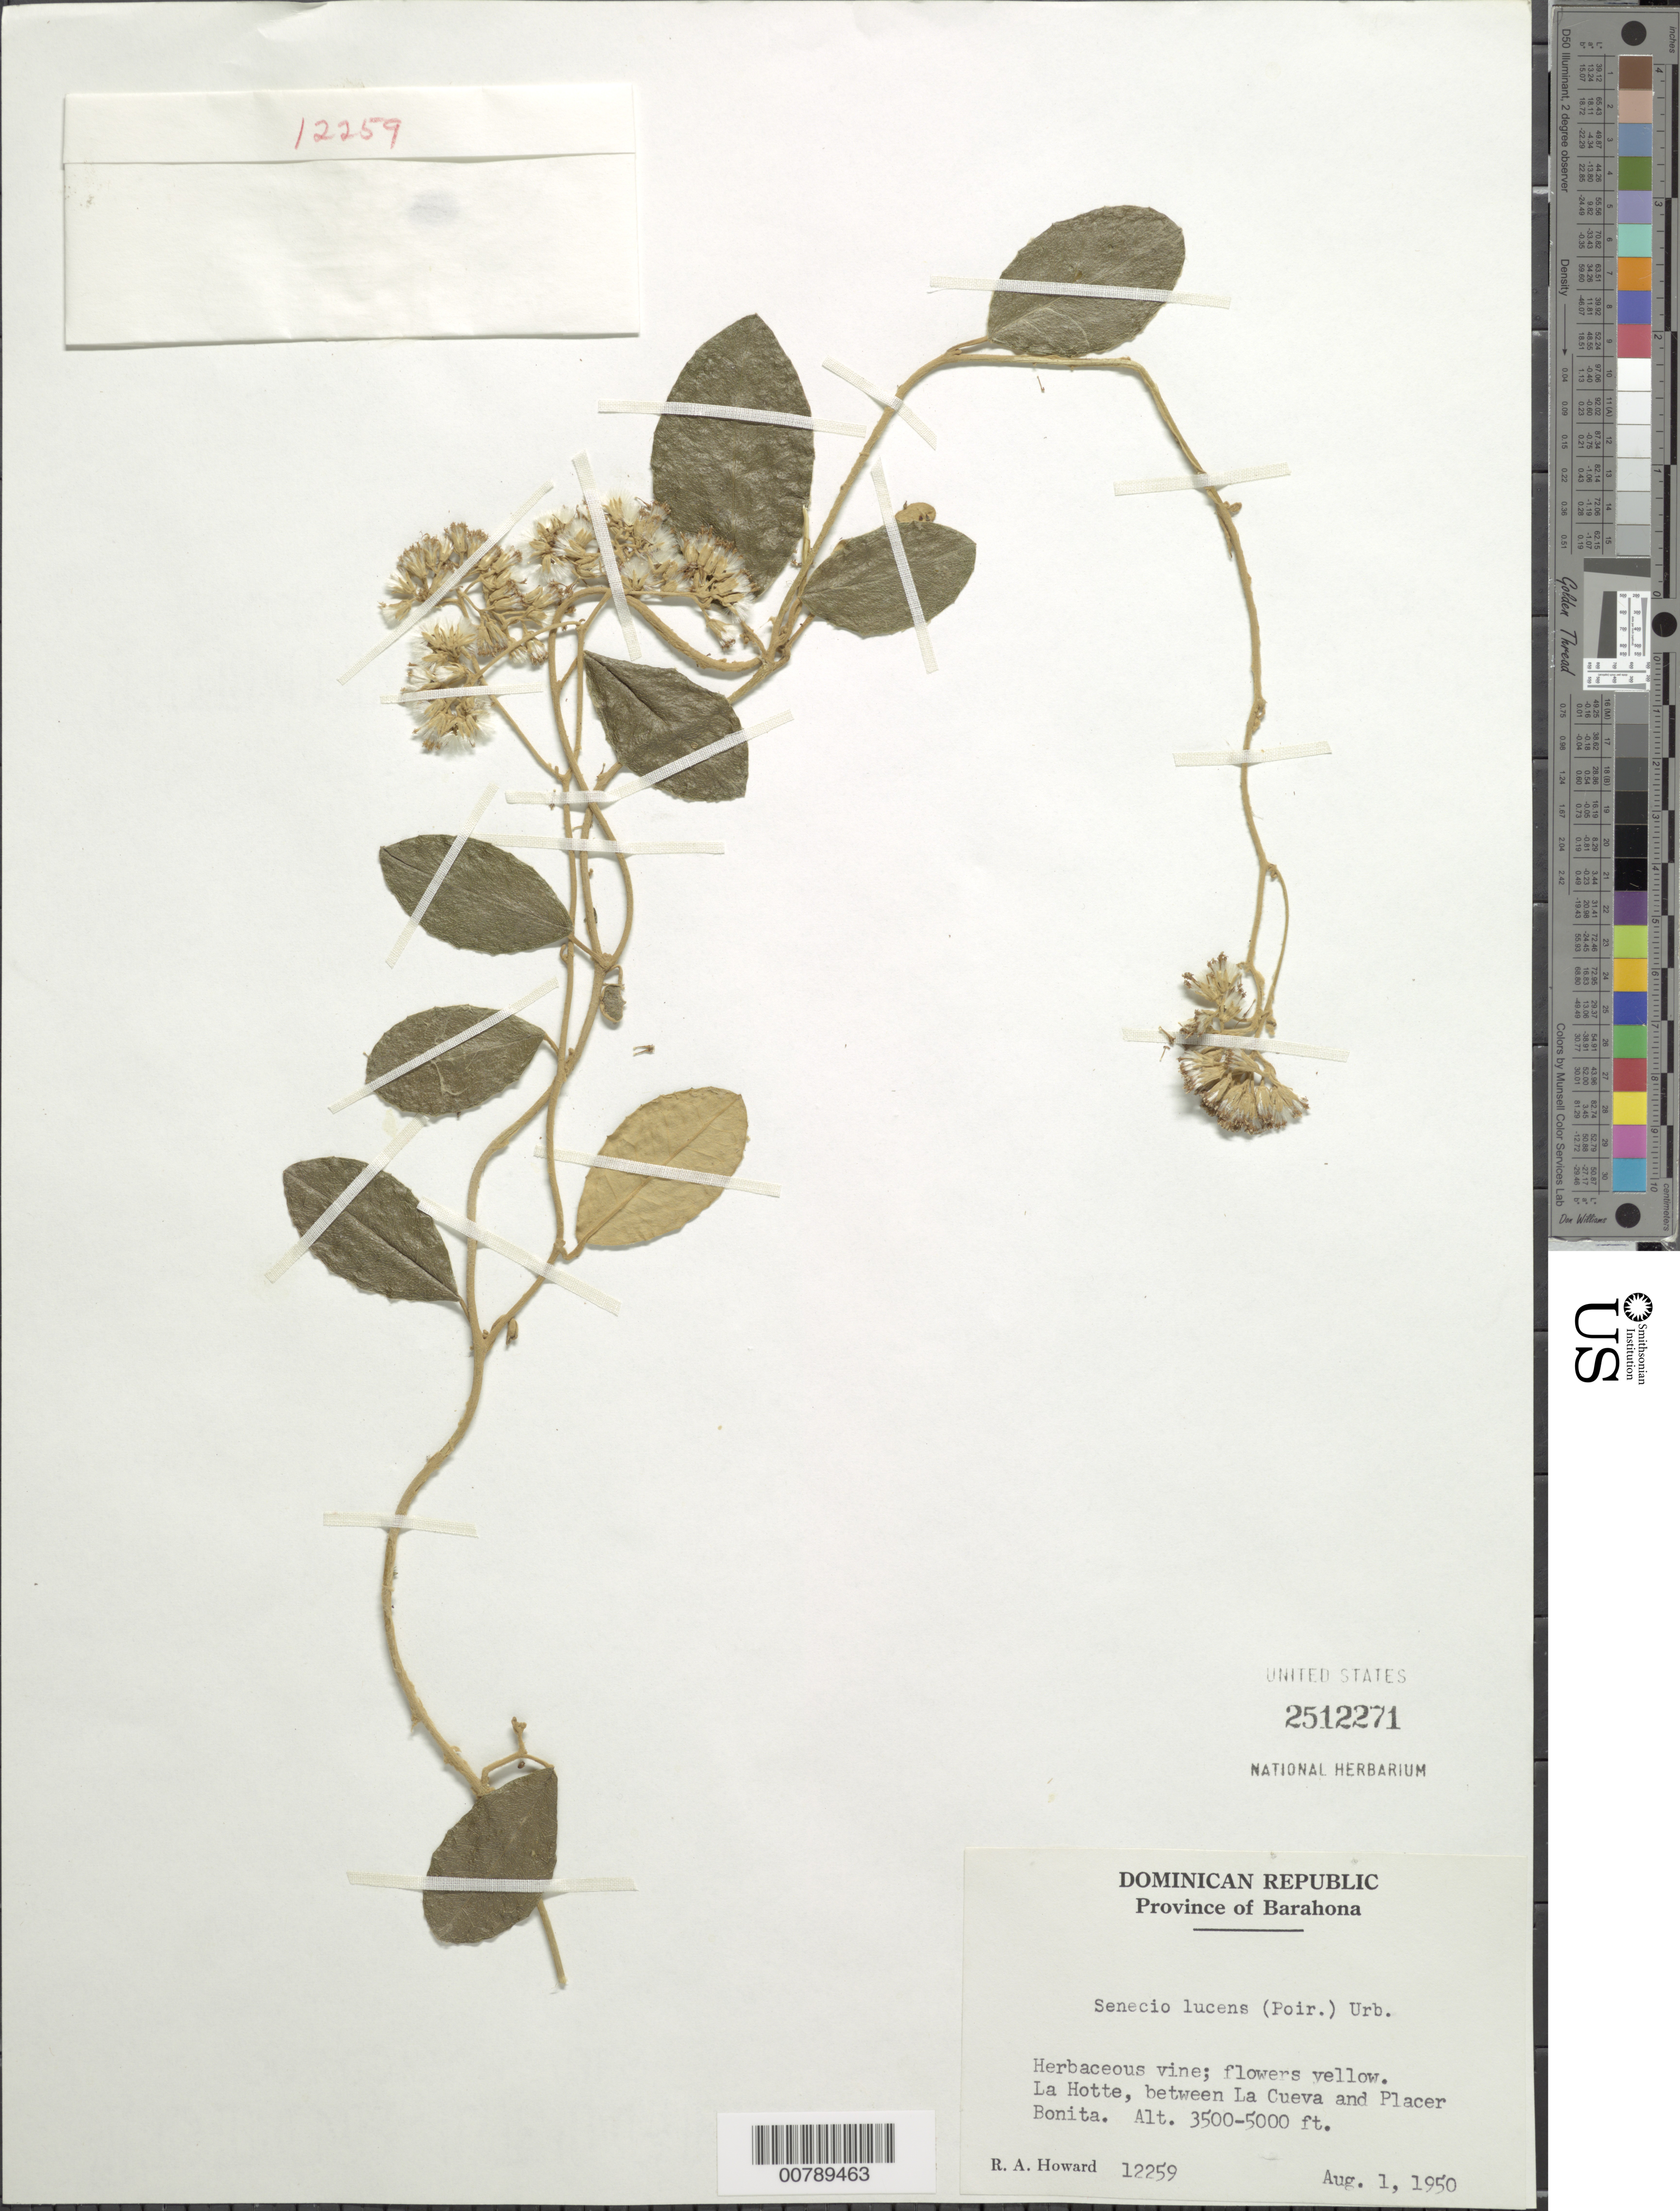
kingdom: Plantae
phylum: Tracheophyta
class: Magnoliopsida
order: Asterales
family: Asteraceae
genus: Senecio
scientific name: Senecio lucens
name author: (Poir.) Urban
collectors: R. A. Howard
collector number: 12259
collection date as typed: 01 Aug 1950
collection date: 1950-08-01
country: Dominican Republic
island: Hispaniola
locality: La Hotte, between La Cueva and Placer Bonita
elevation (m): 1067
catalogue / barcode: US 2512271